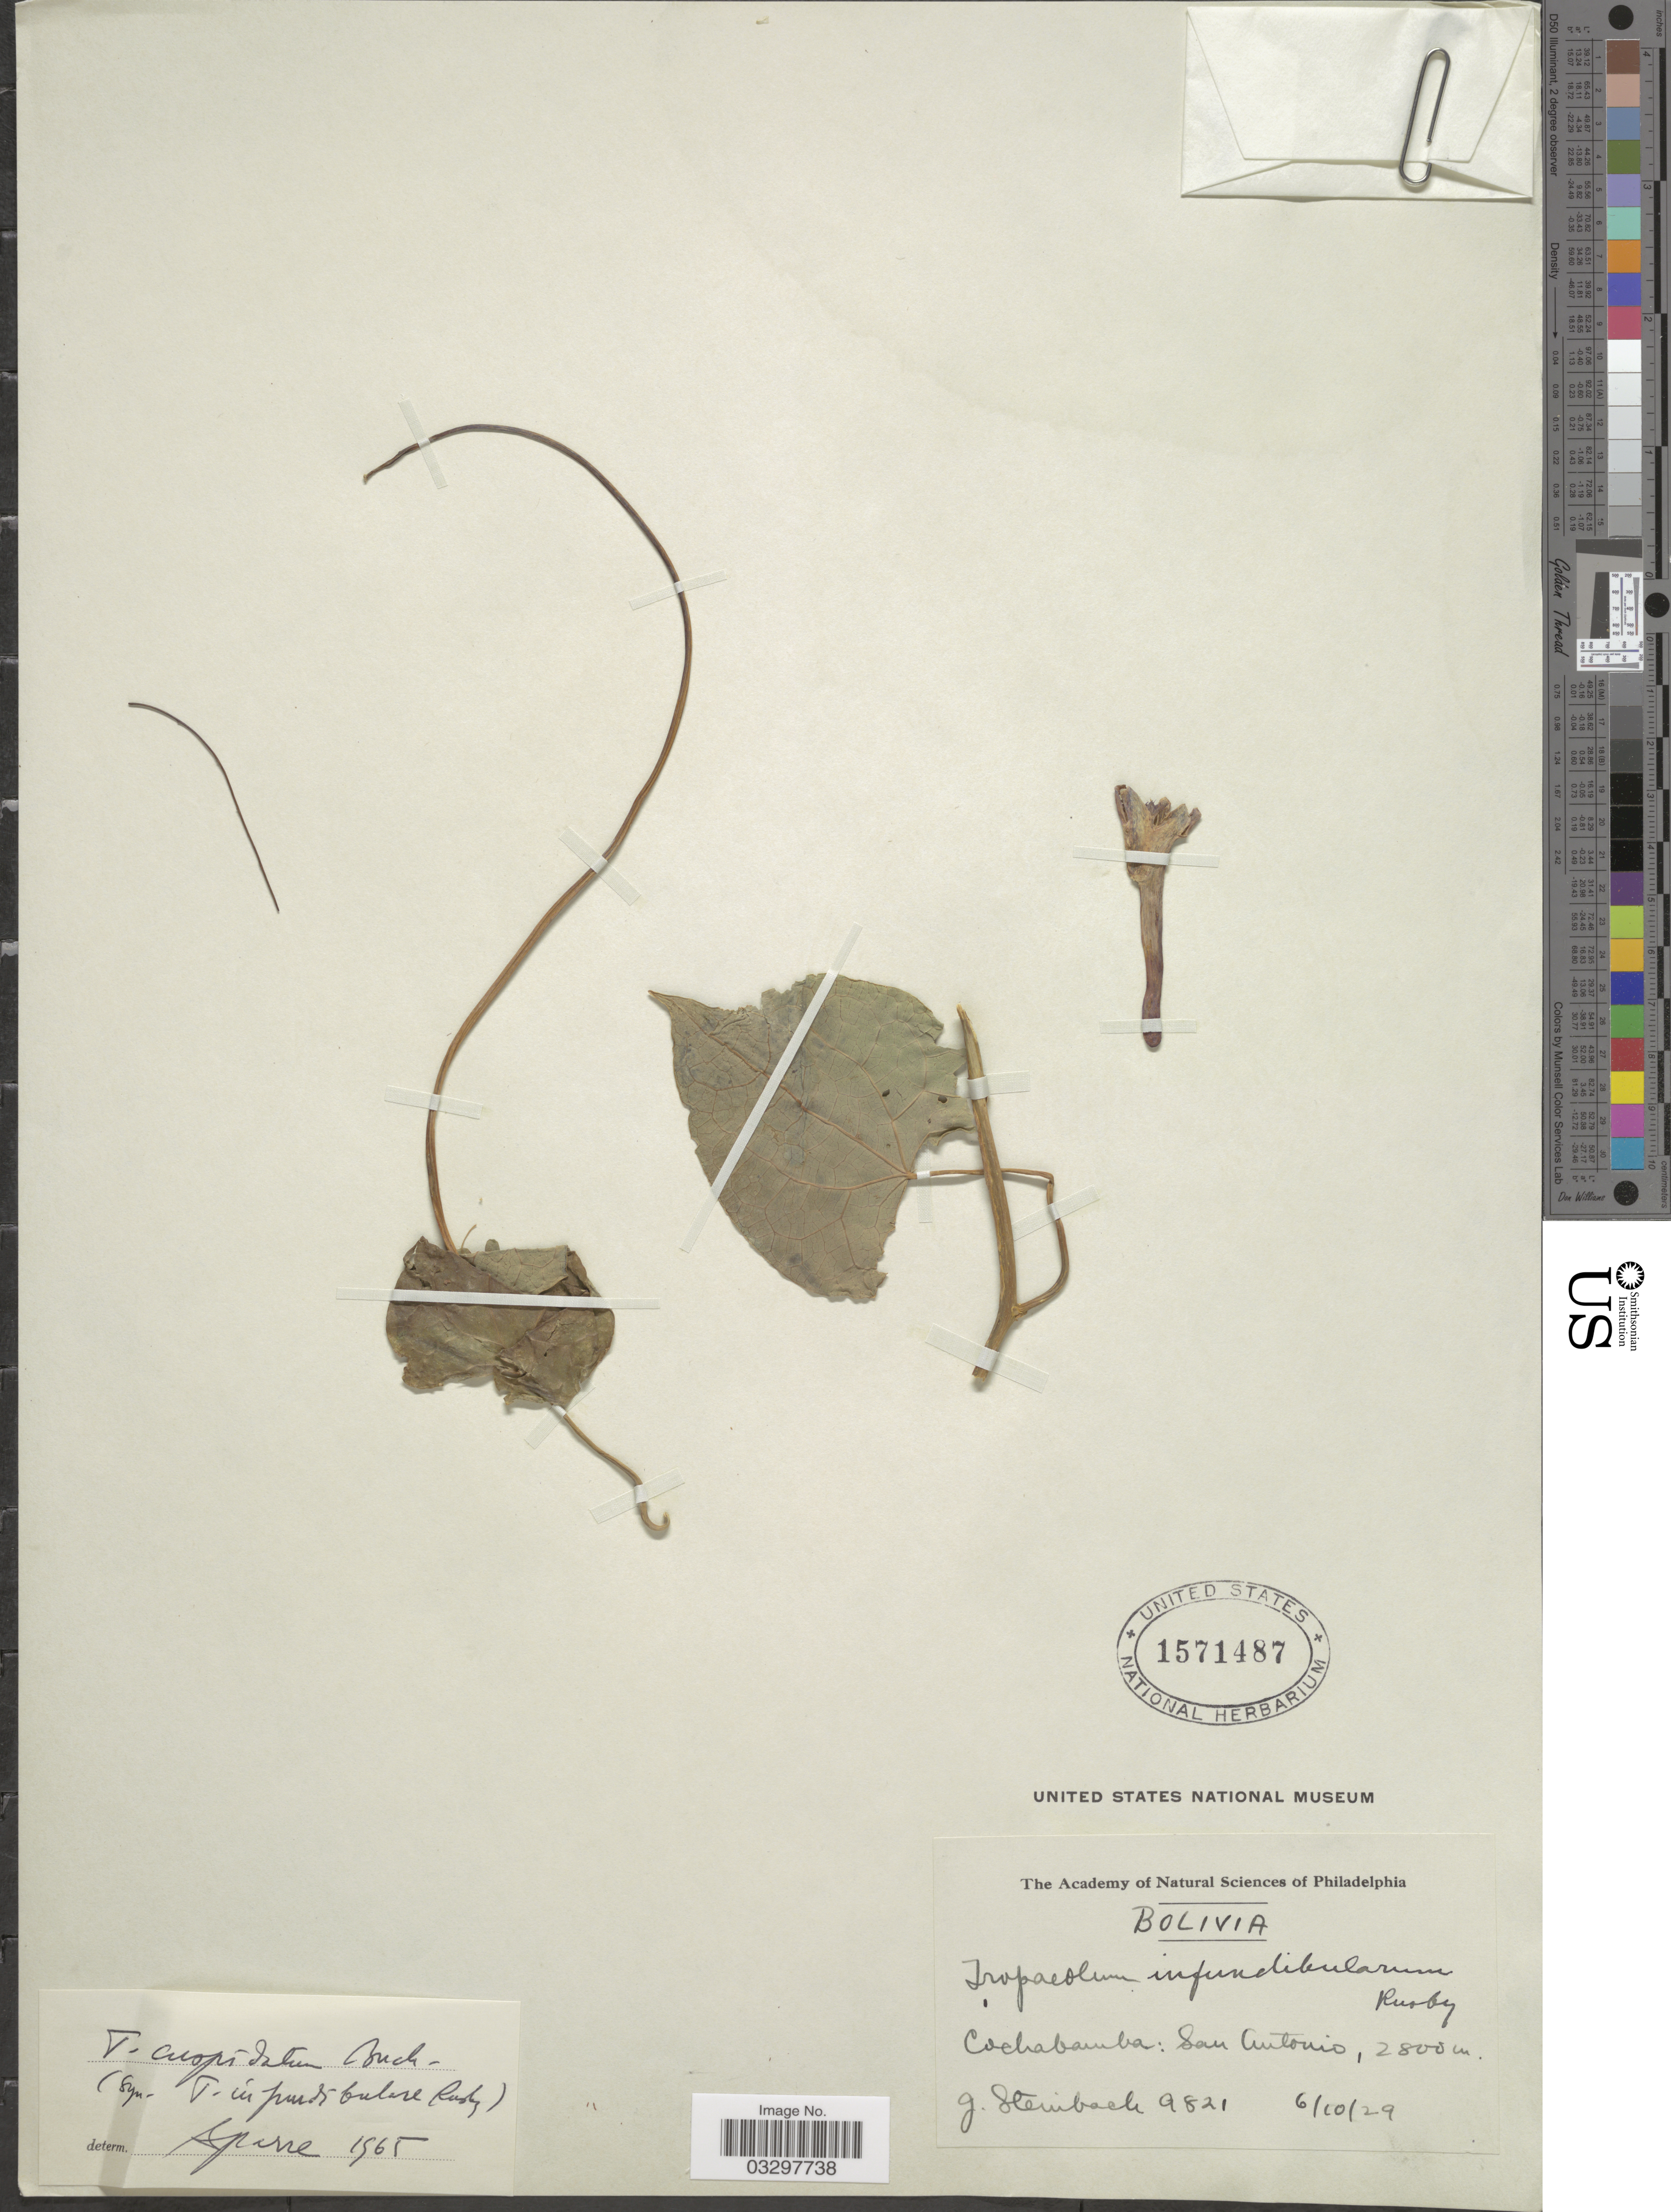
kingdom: Plantae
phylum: Tracheophyta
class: Magnoliopsida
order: Brassicales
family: Tropaeolaceae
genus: Tropaeolum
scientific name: Tropaeolum cuspidatum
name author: Buchenau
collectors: J. Steinbach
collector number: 9821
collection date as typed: Transcribed d/m/y: 6/10/29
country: Bolivia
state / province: Cochabamba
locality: Cochabamba: San Antonio.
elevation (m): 2800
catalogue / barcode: US 1571487